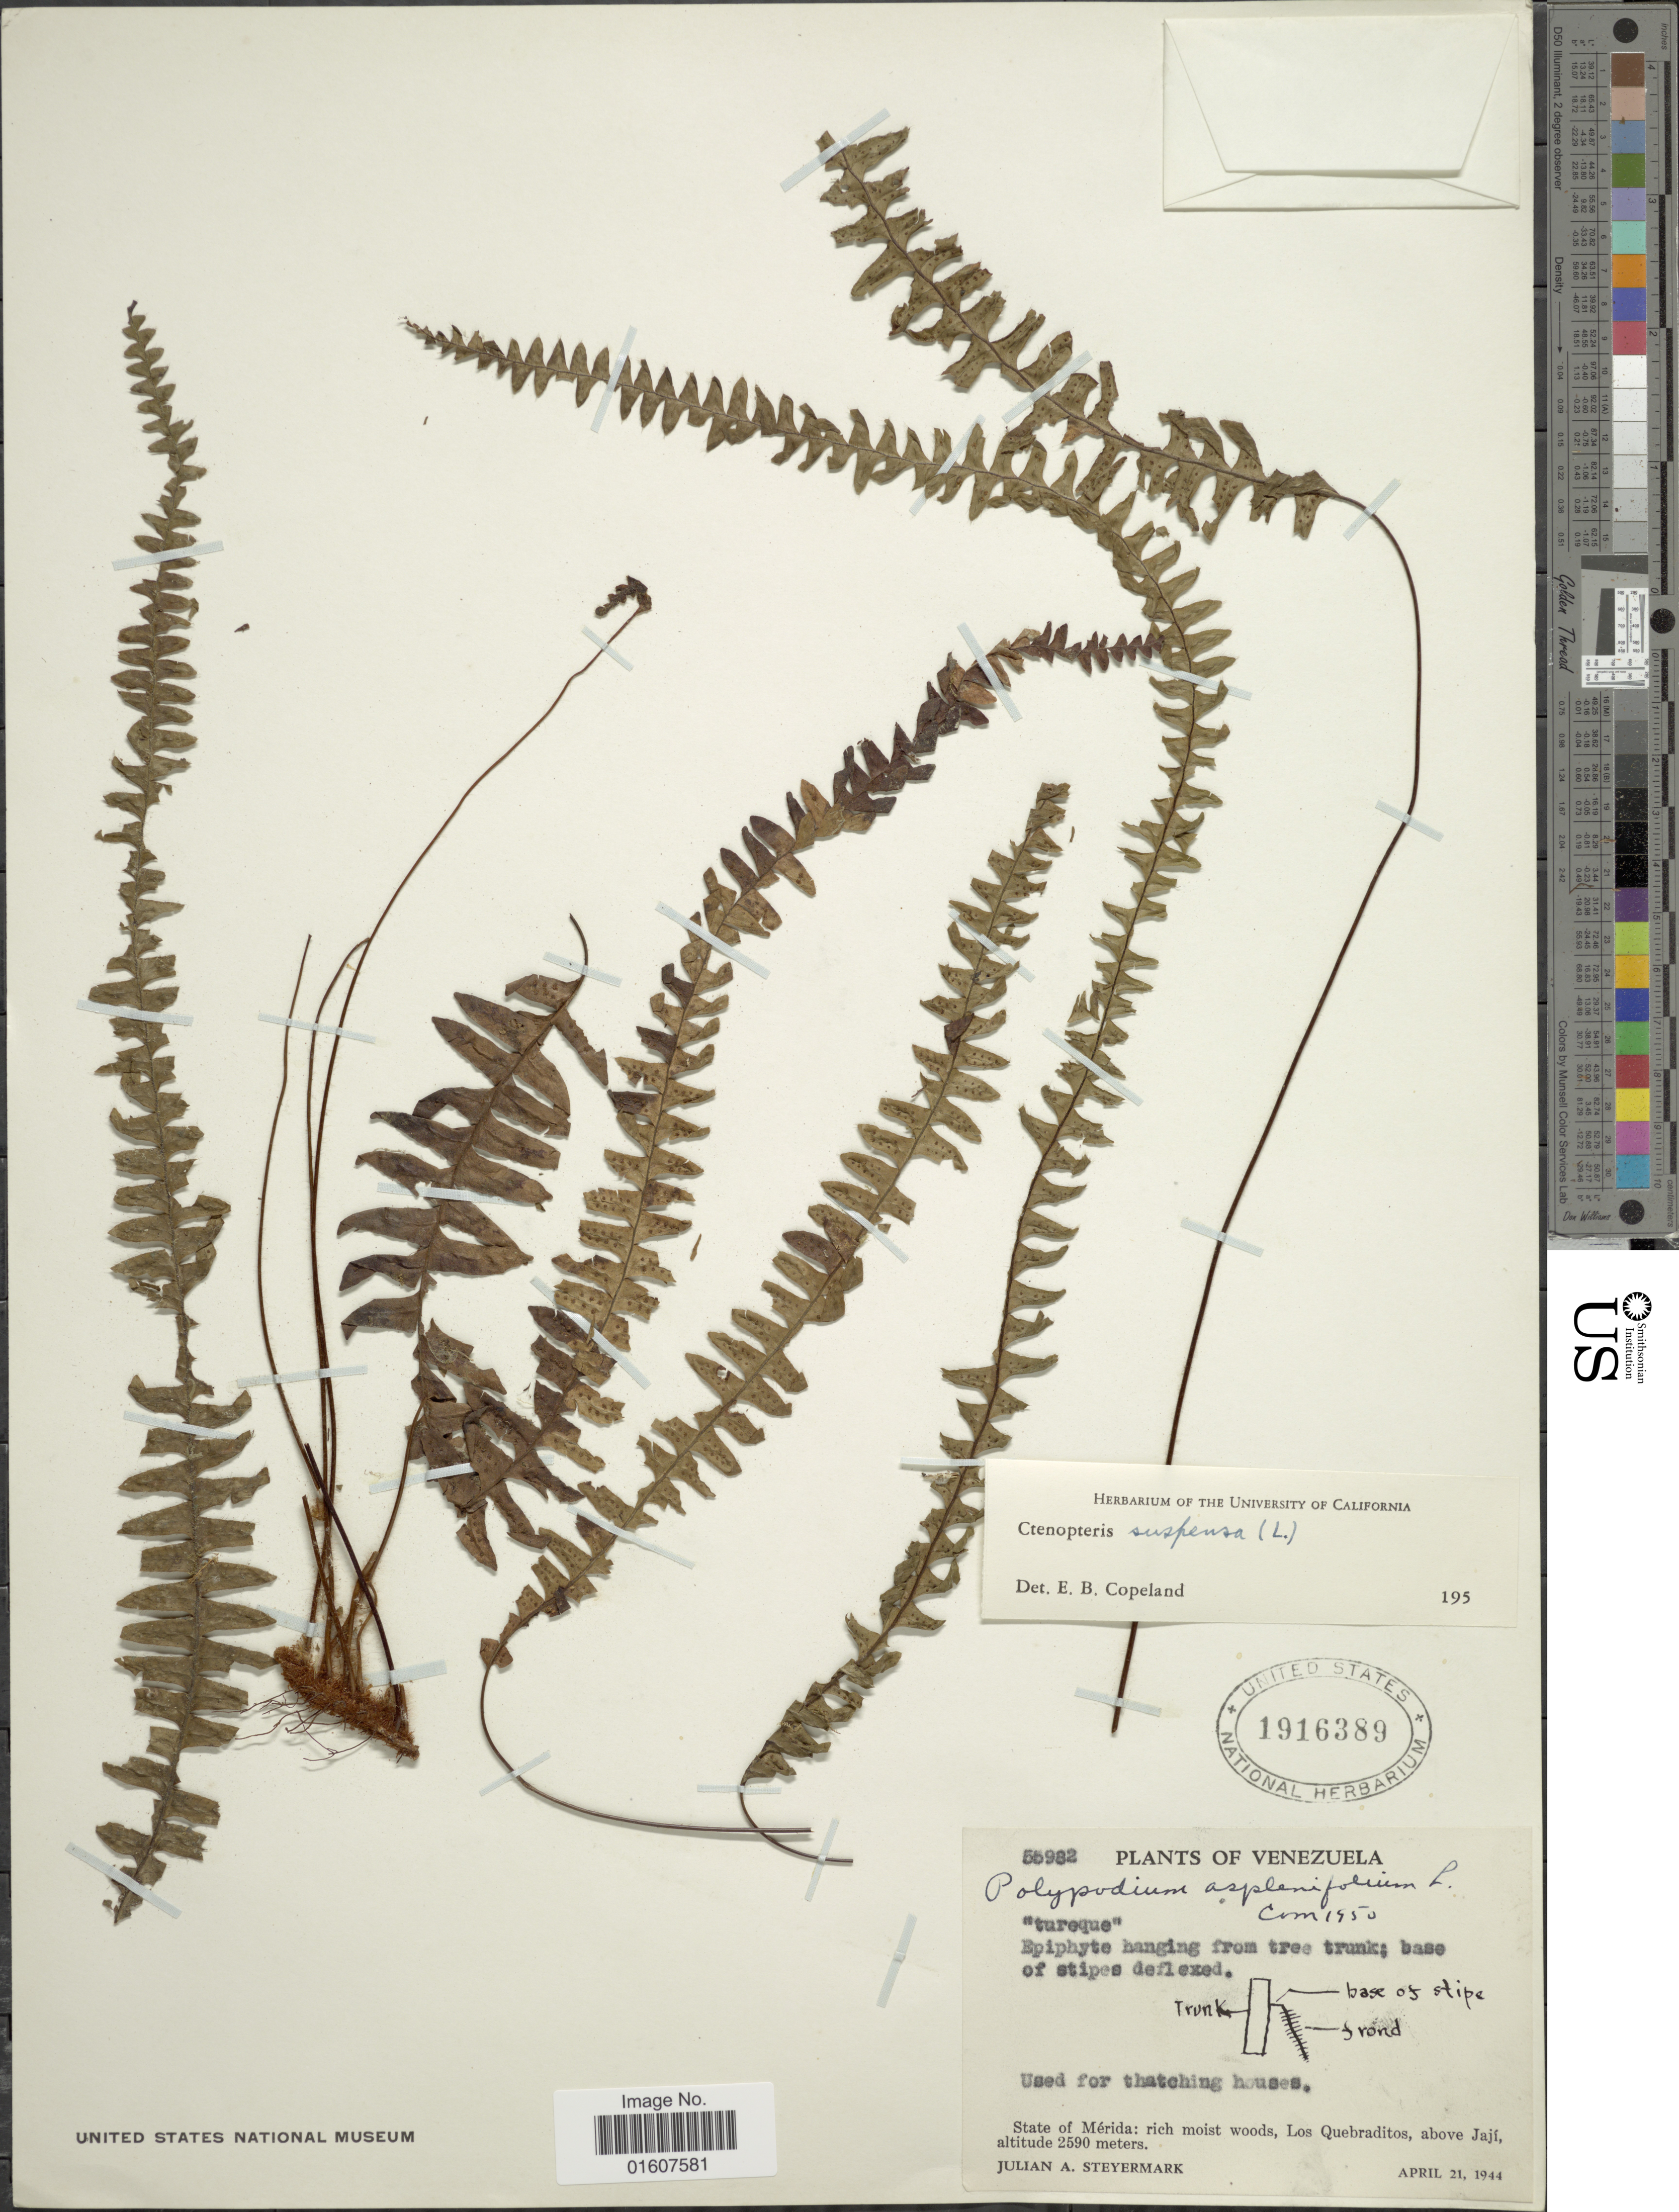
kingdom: Plantae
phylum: Tracheophyta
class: Polypodiopsida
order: Polypodiales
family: Polypodiaceae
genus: Terpsichore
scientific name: Terpsichore asplenifolia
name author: (L.) A.R. Sm.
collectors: J. Steyermark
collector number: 5982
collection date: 1944-04-21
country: Venezuela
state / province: Mérida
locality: Los Quebraditos, above Jají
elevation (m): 2590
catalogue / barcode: US 1916389